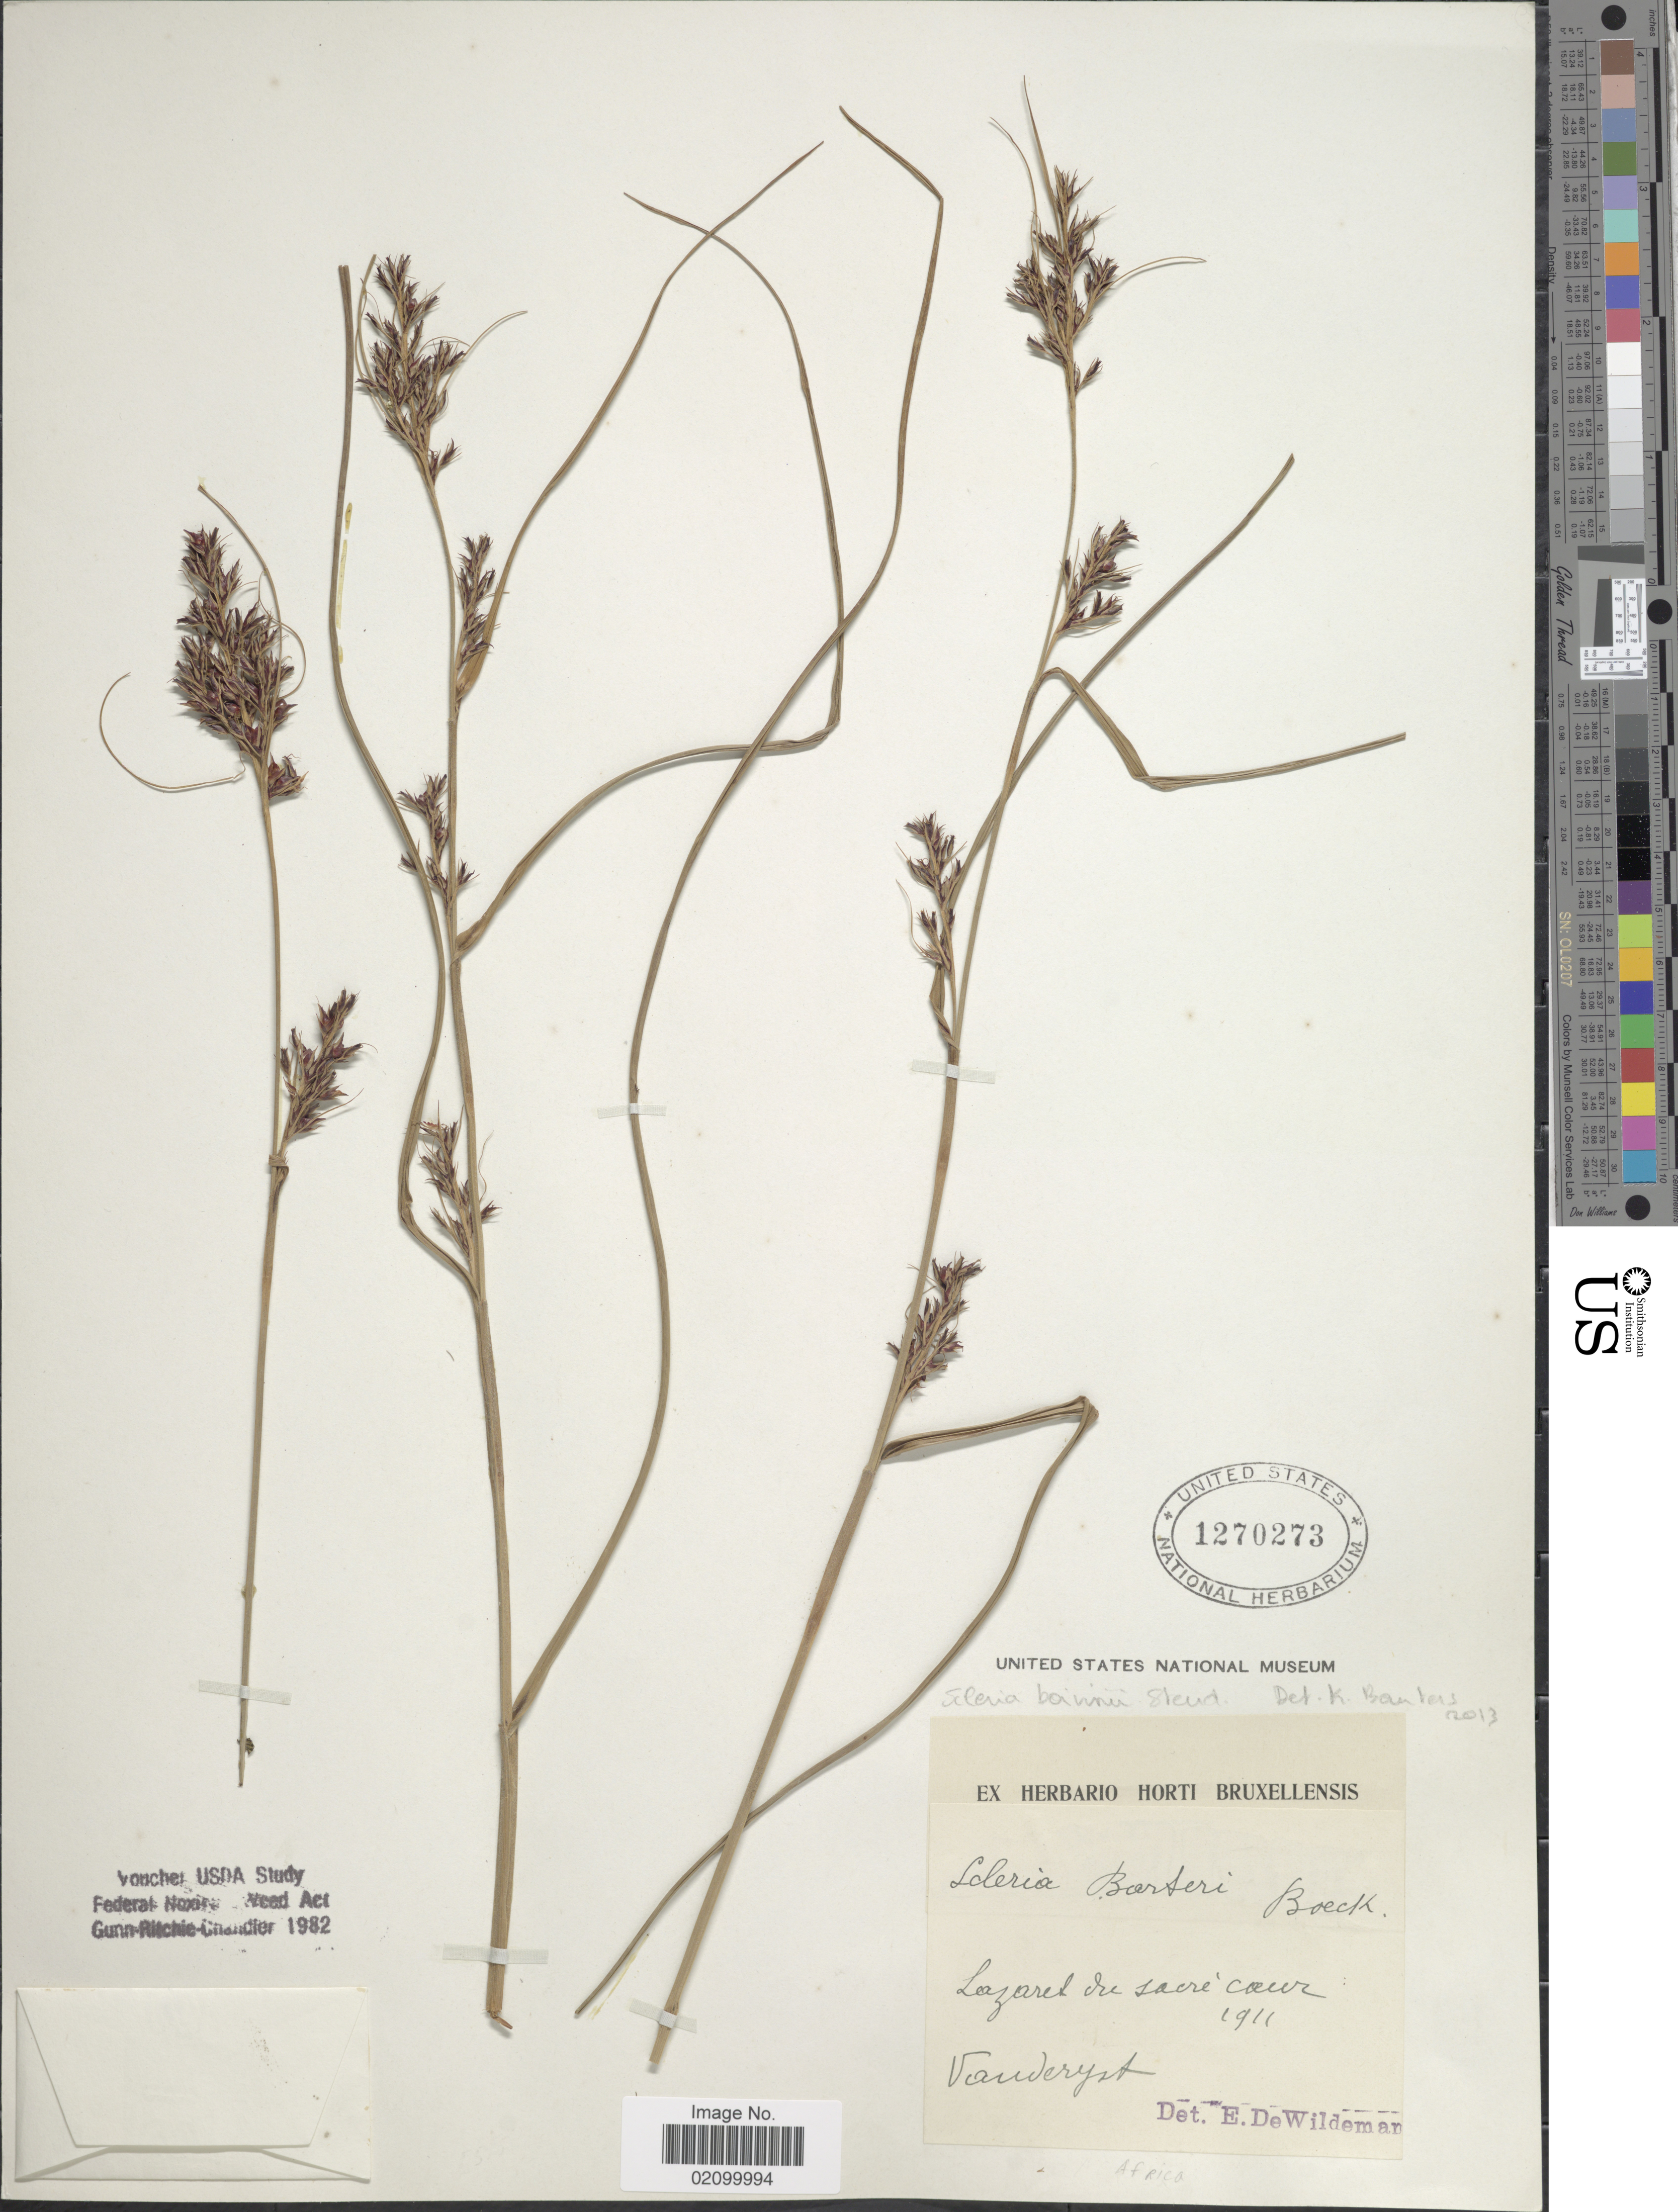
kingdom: Plantae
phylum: Tracheophyta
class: Liliopsida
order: Poales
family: Cyperaceae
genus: Scleria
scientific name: Scleria boivinii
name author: Steud.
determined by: Bauters, K.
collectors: Vanderyst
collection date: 1911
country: Congo, Democratic Republic of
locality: Lazaret du sacre coeur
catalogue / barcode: US 1270273